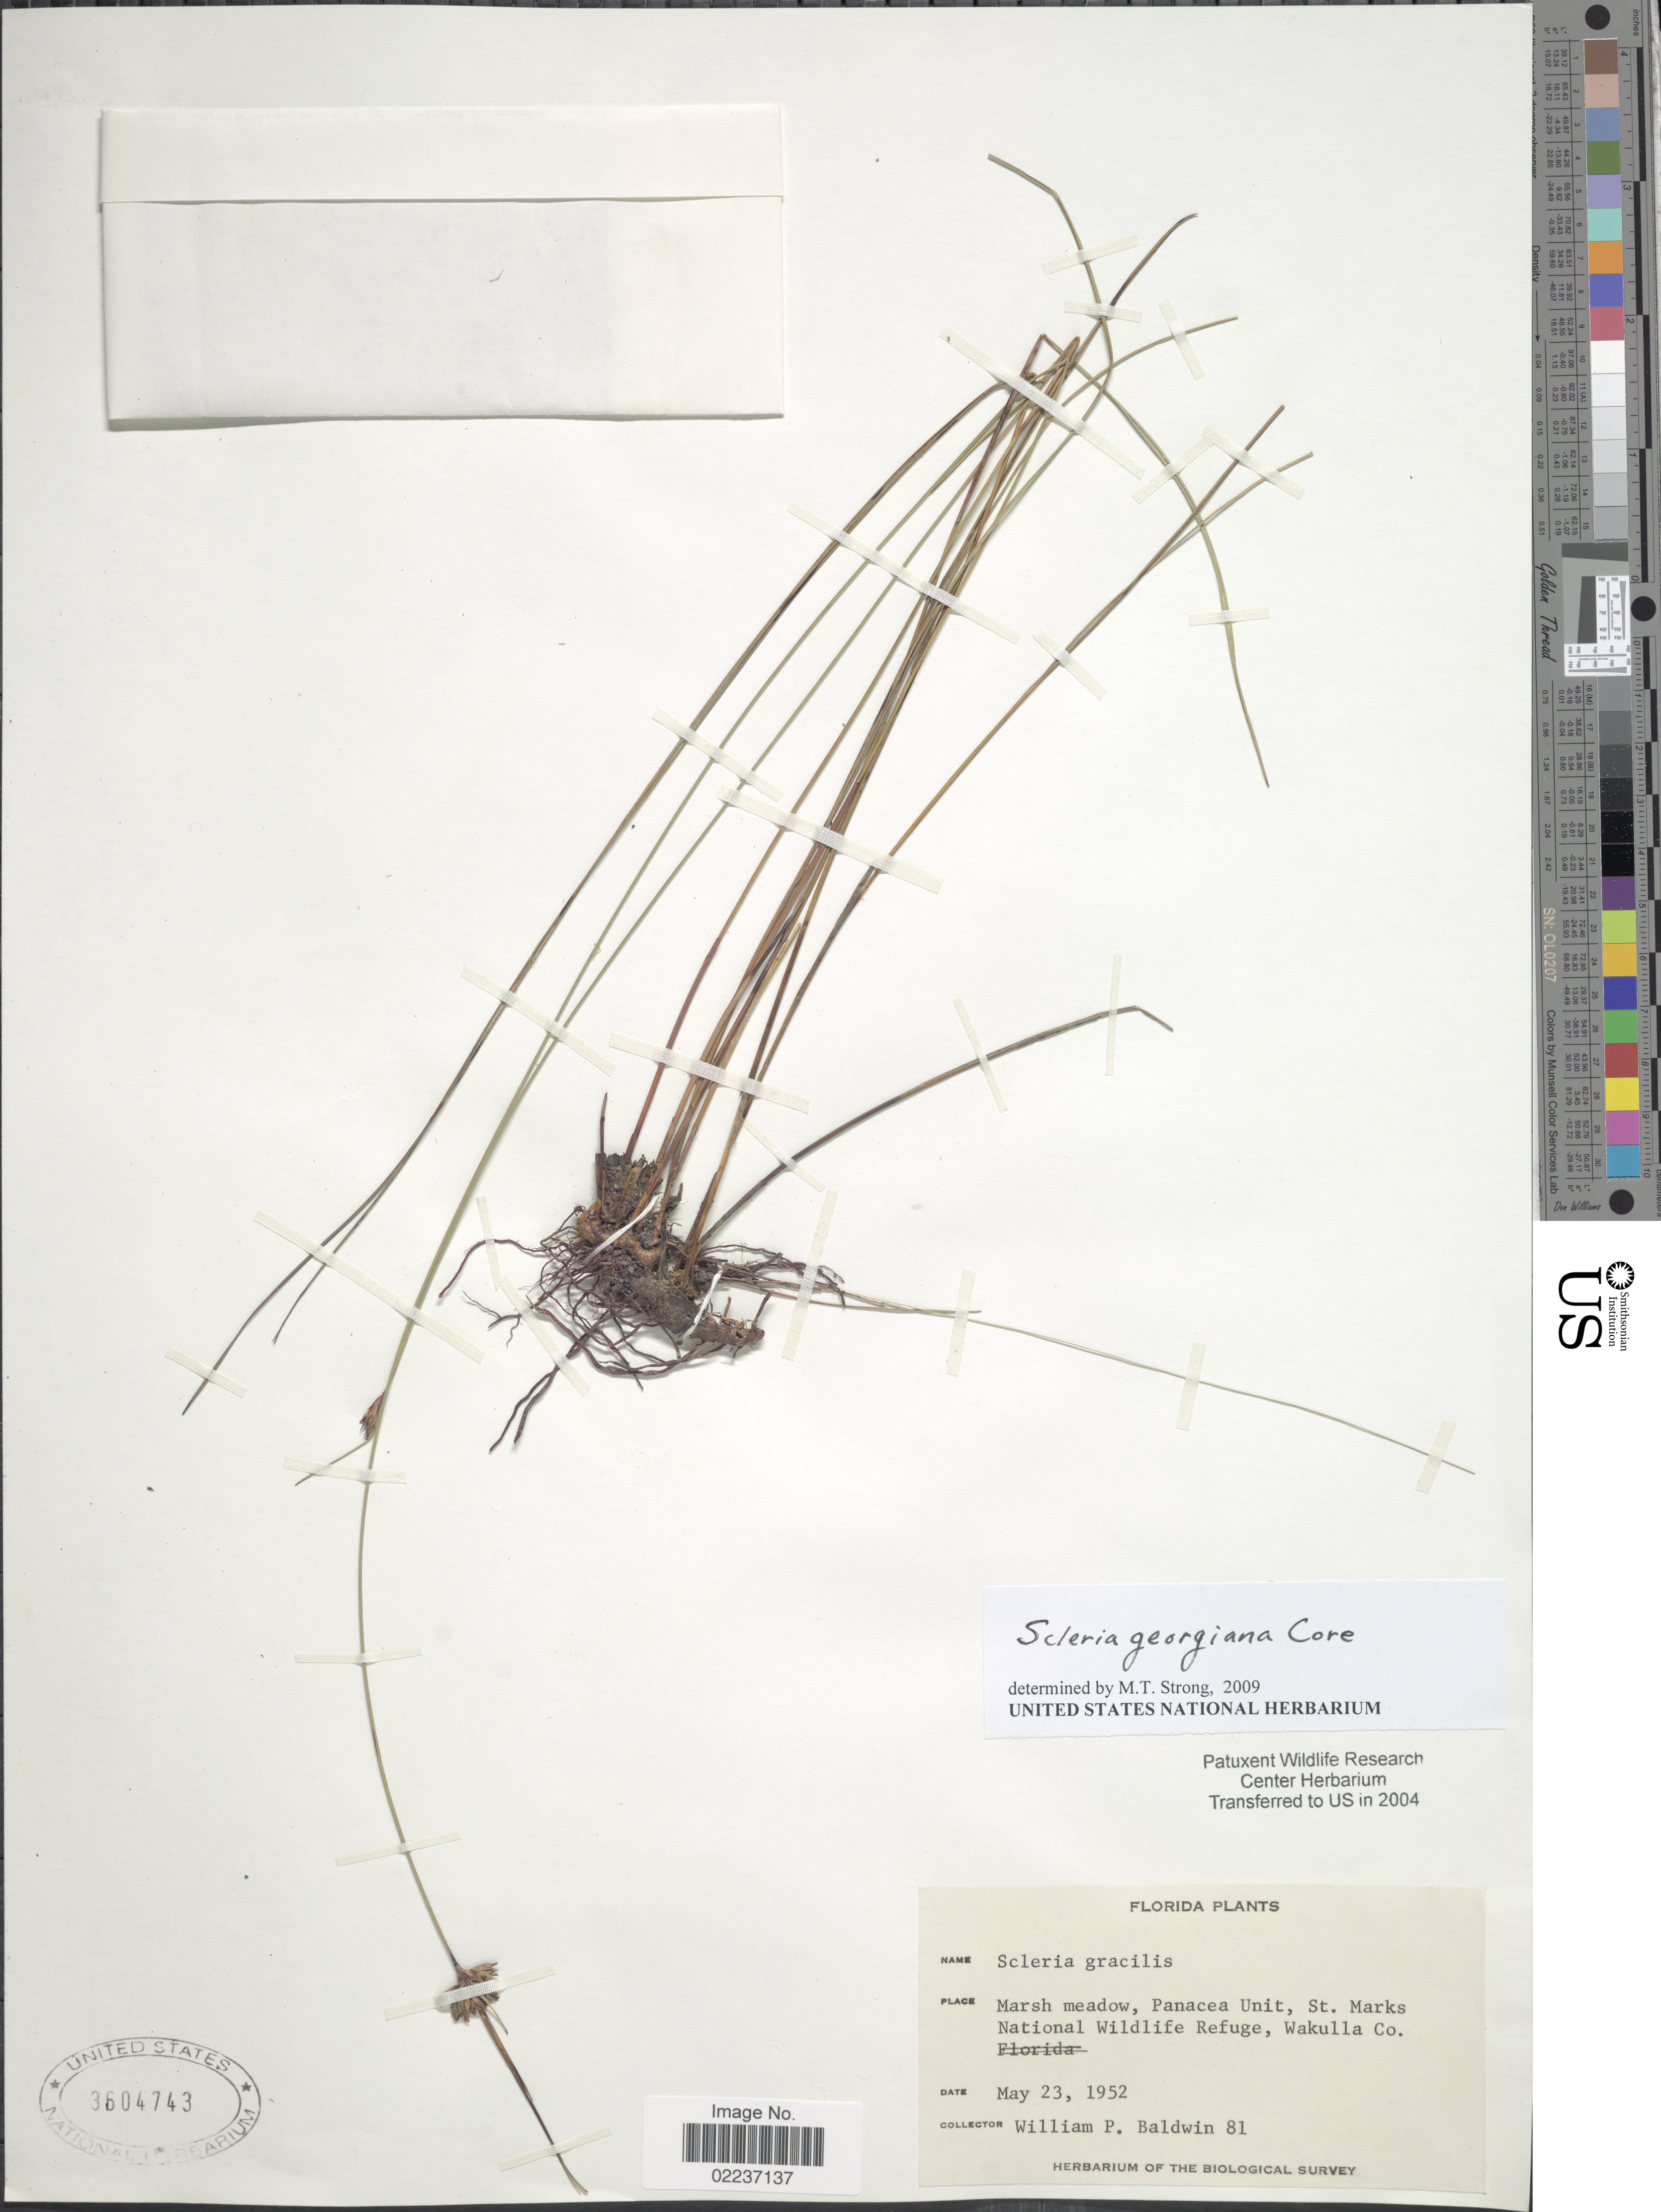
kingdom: Plantae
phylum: Tracheophyta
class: Liliopsida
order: Poales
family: Cyperaceae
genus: Scleria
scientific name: Scleria georgiana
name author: Core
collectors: W. Baldwin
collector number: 81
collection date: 1952-05-23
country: United States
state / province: Florida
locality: Marsh meadow, Panacea Unit, St. Marks National Wildlife Refuge, Wakulla Co.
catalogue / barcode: US 3604743